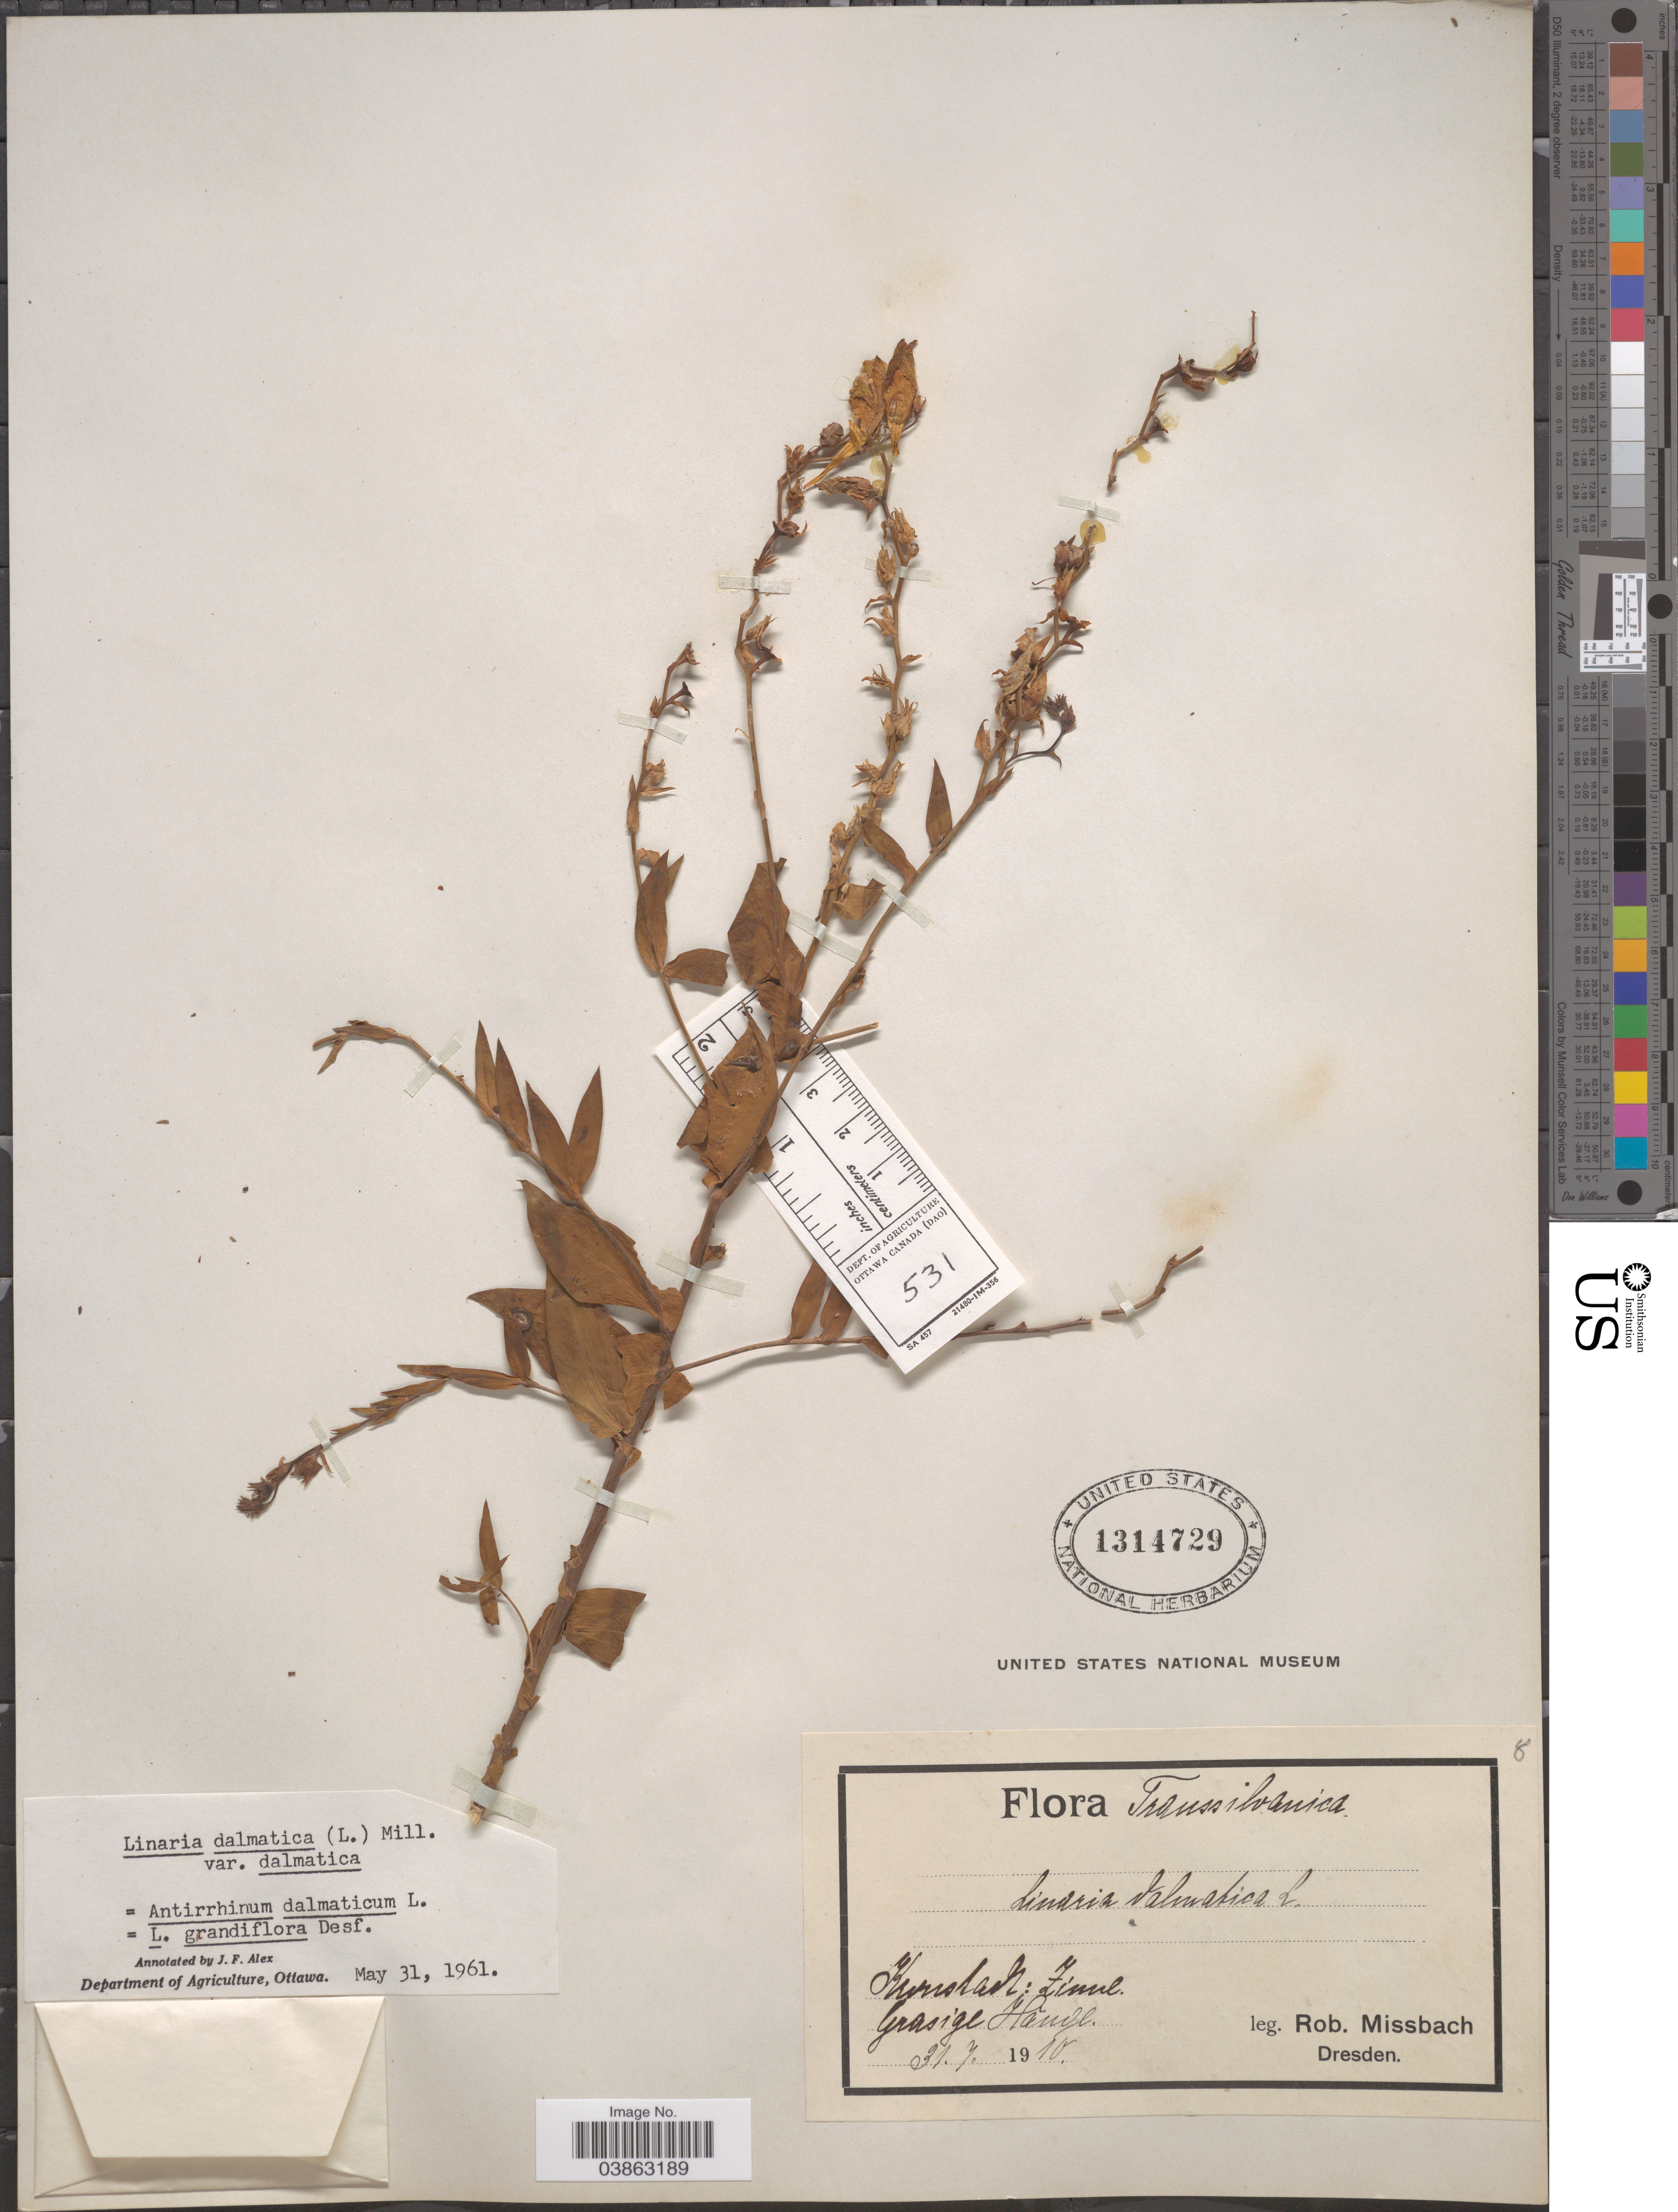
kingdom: Plantae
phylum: Tracheophyta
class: Magnoliopsida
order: Lamiales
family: Plantaginaceae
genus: Linaria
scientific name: Linaria dalmatica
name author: (L.) Mill.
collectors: R. Missbach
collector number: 8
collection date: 1910-07-31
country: Romania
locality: Transsilvanica. Kurstadt [interpreted]: Zinul. Grasige Hãuvl [interpreted].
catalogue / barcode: US 1314729